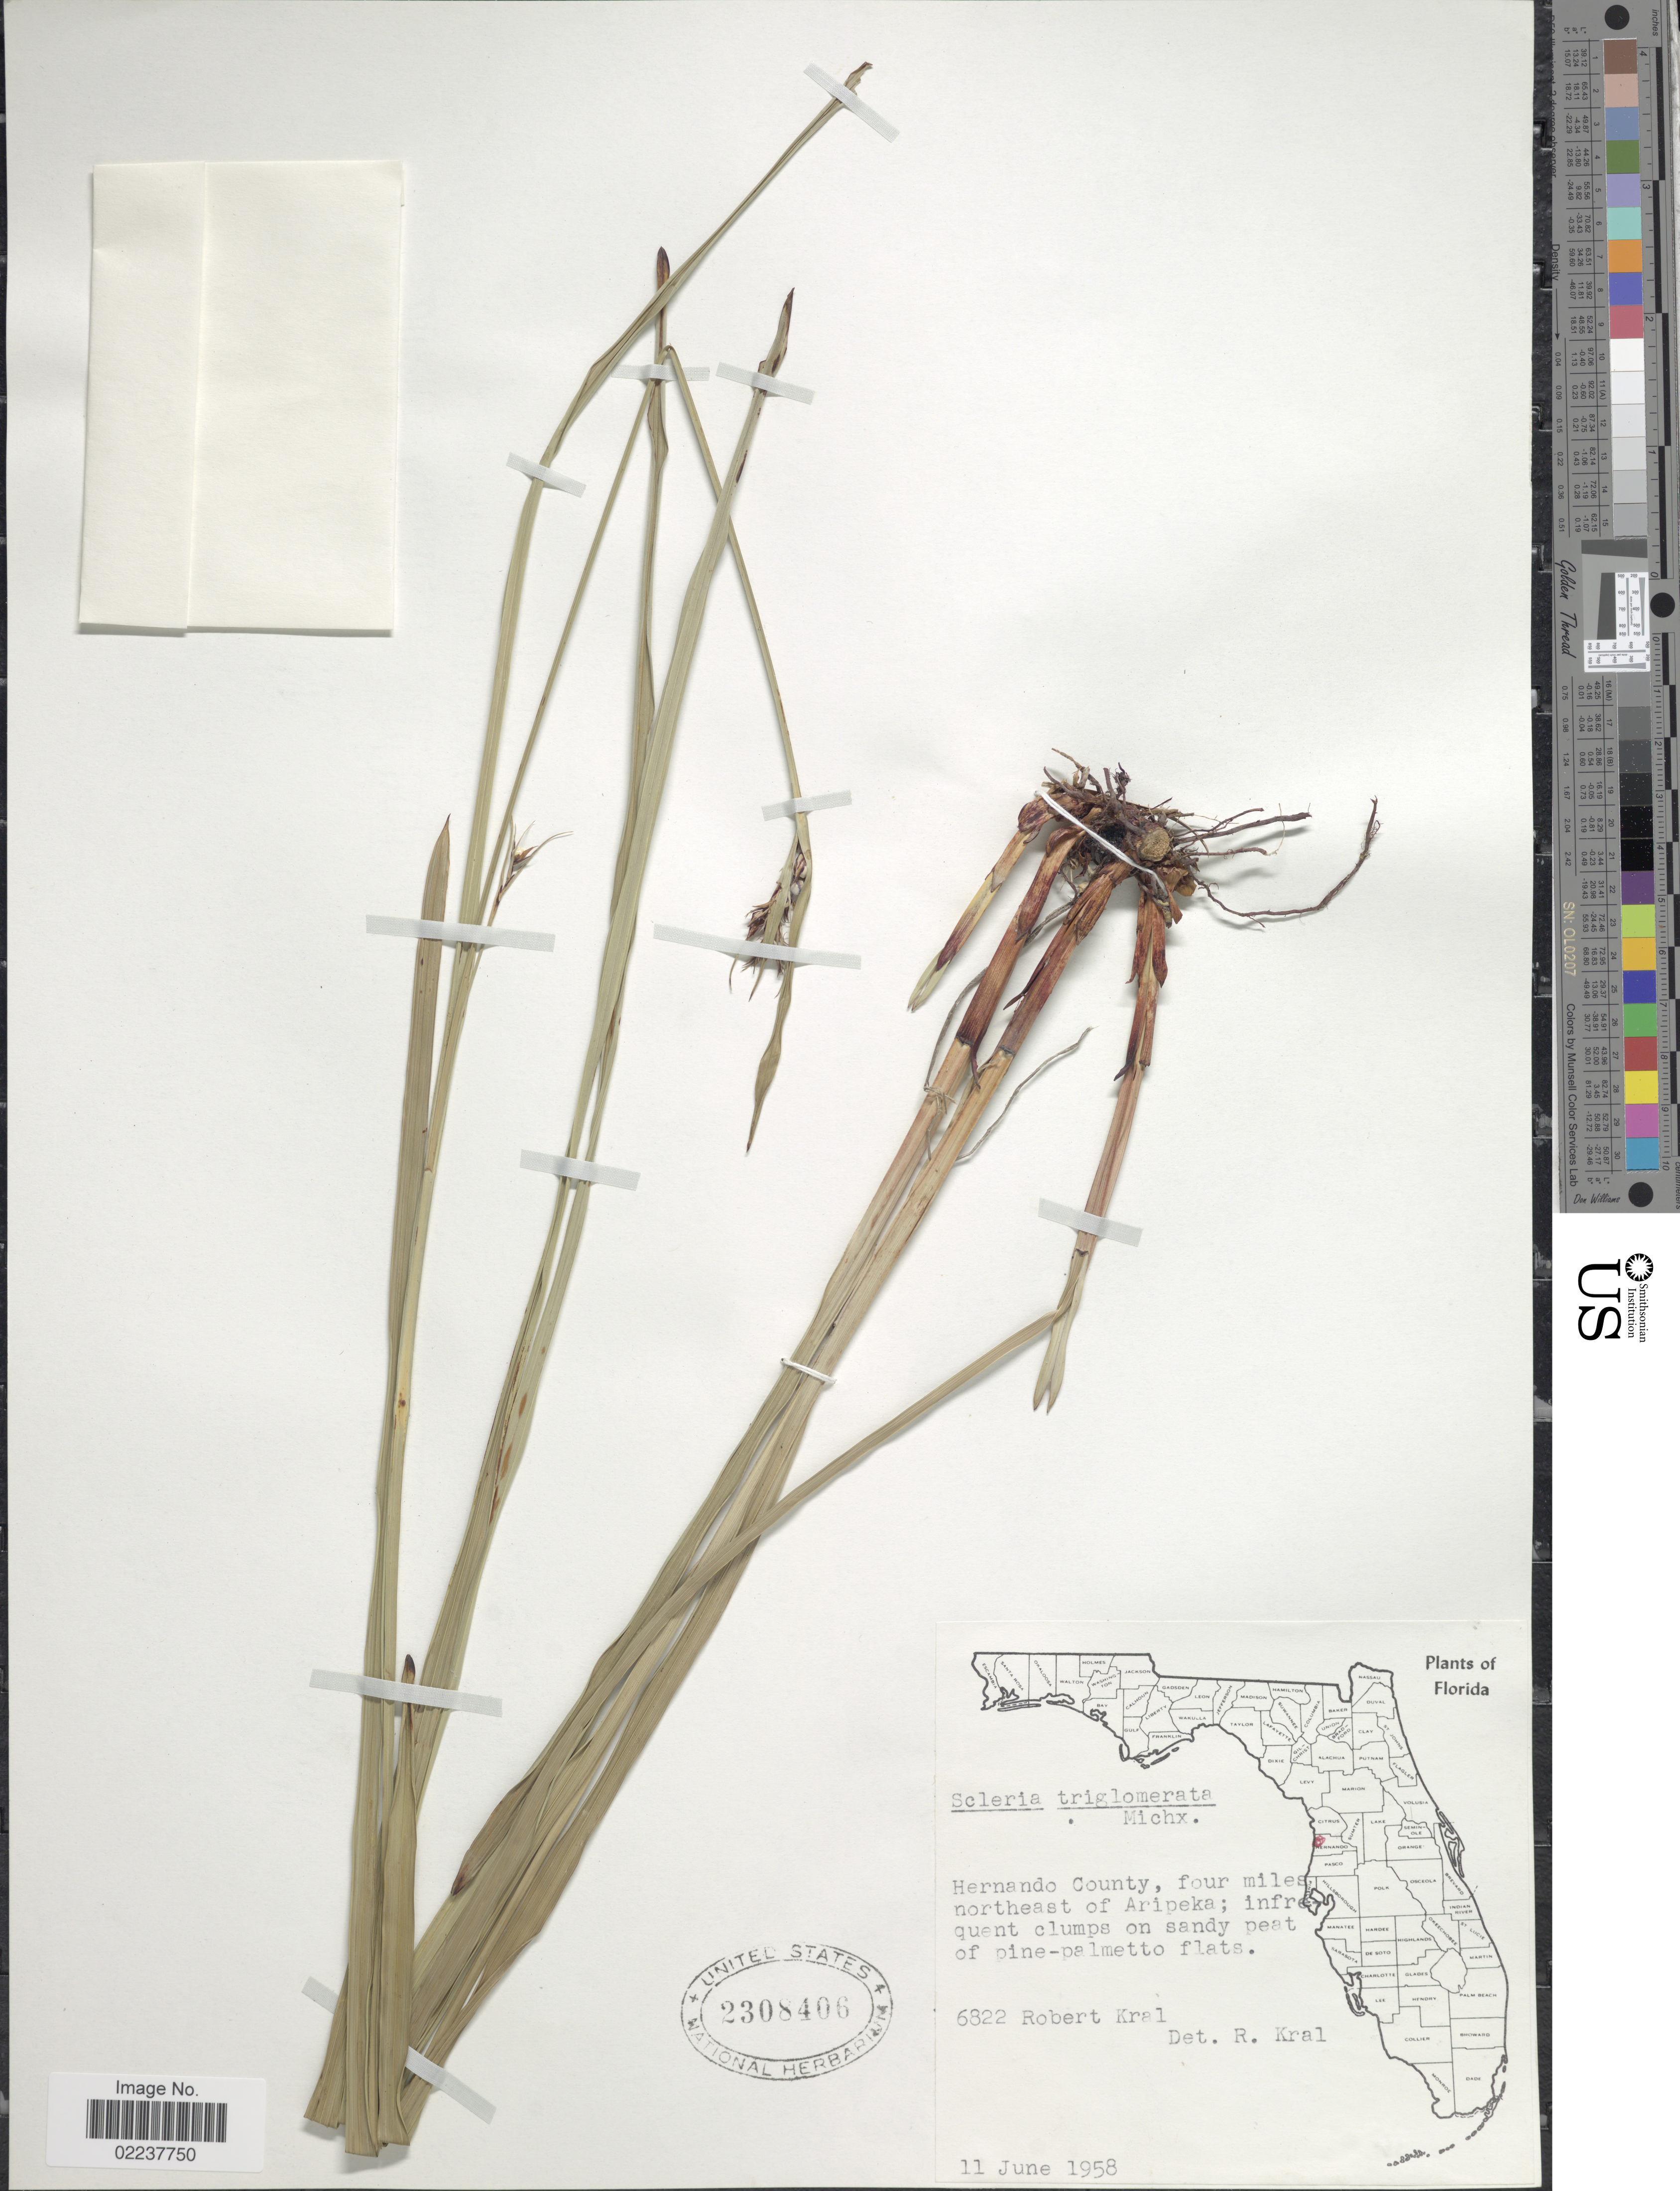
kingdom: Plantae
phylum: Tracheophyta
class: Liliopsida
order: Poales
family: Cyperaceae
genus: Scleria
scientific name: Scleria triglomerata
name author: Michx.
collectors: R. Kral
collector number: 6822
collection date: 1958-06-11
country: United States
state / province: Florida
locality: Hernando County, four miles northeast of Aripeka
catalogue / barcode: US 2308406